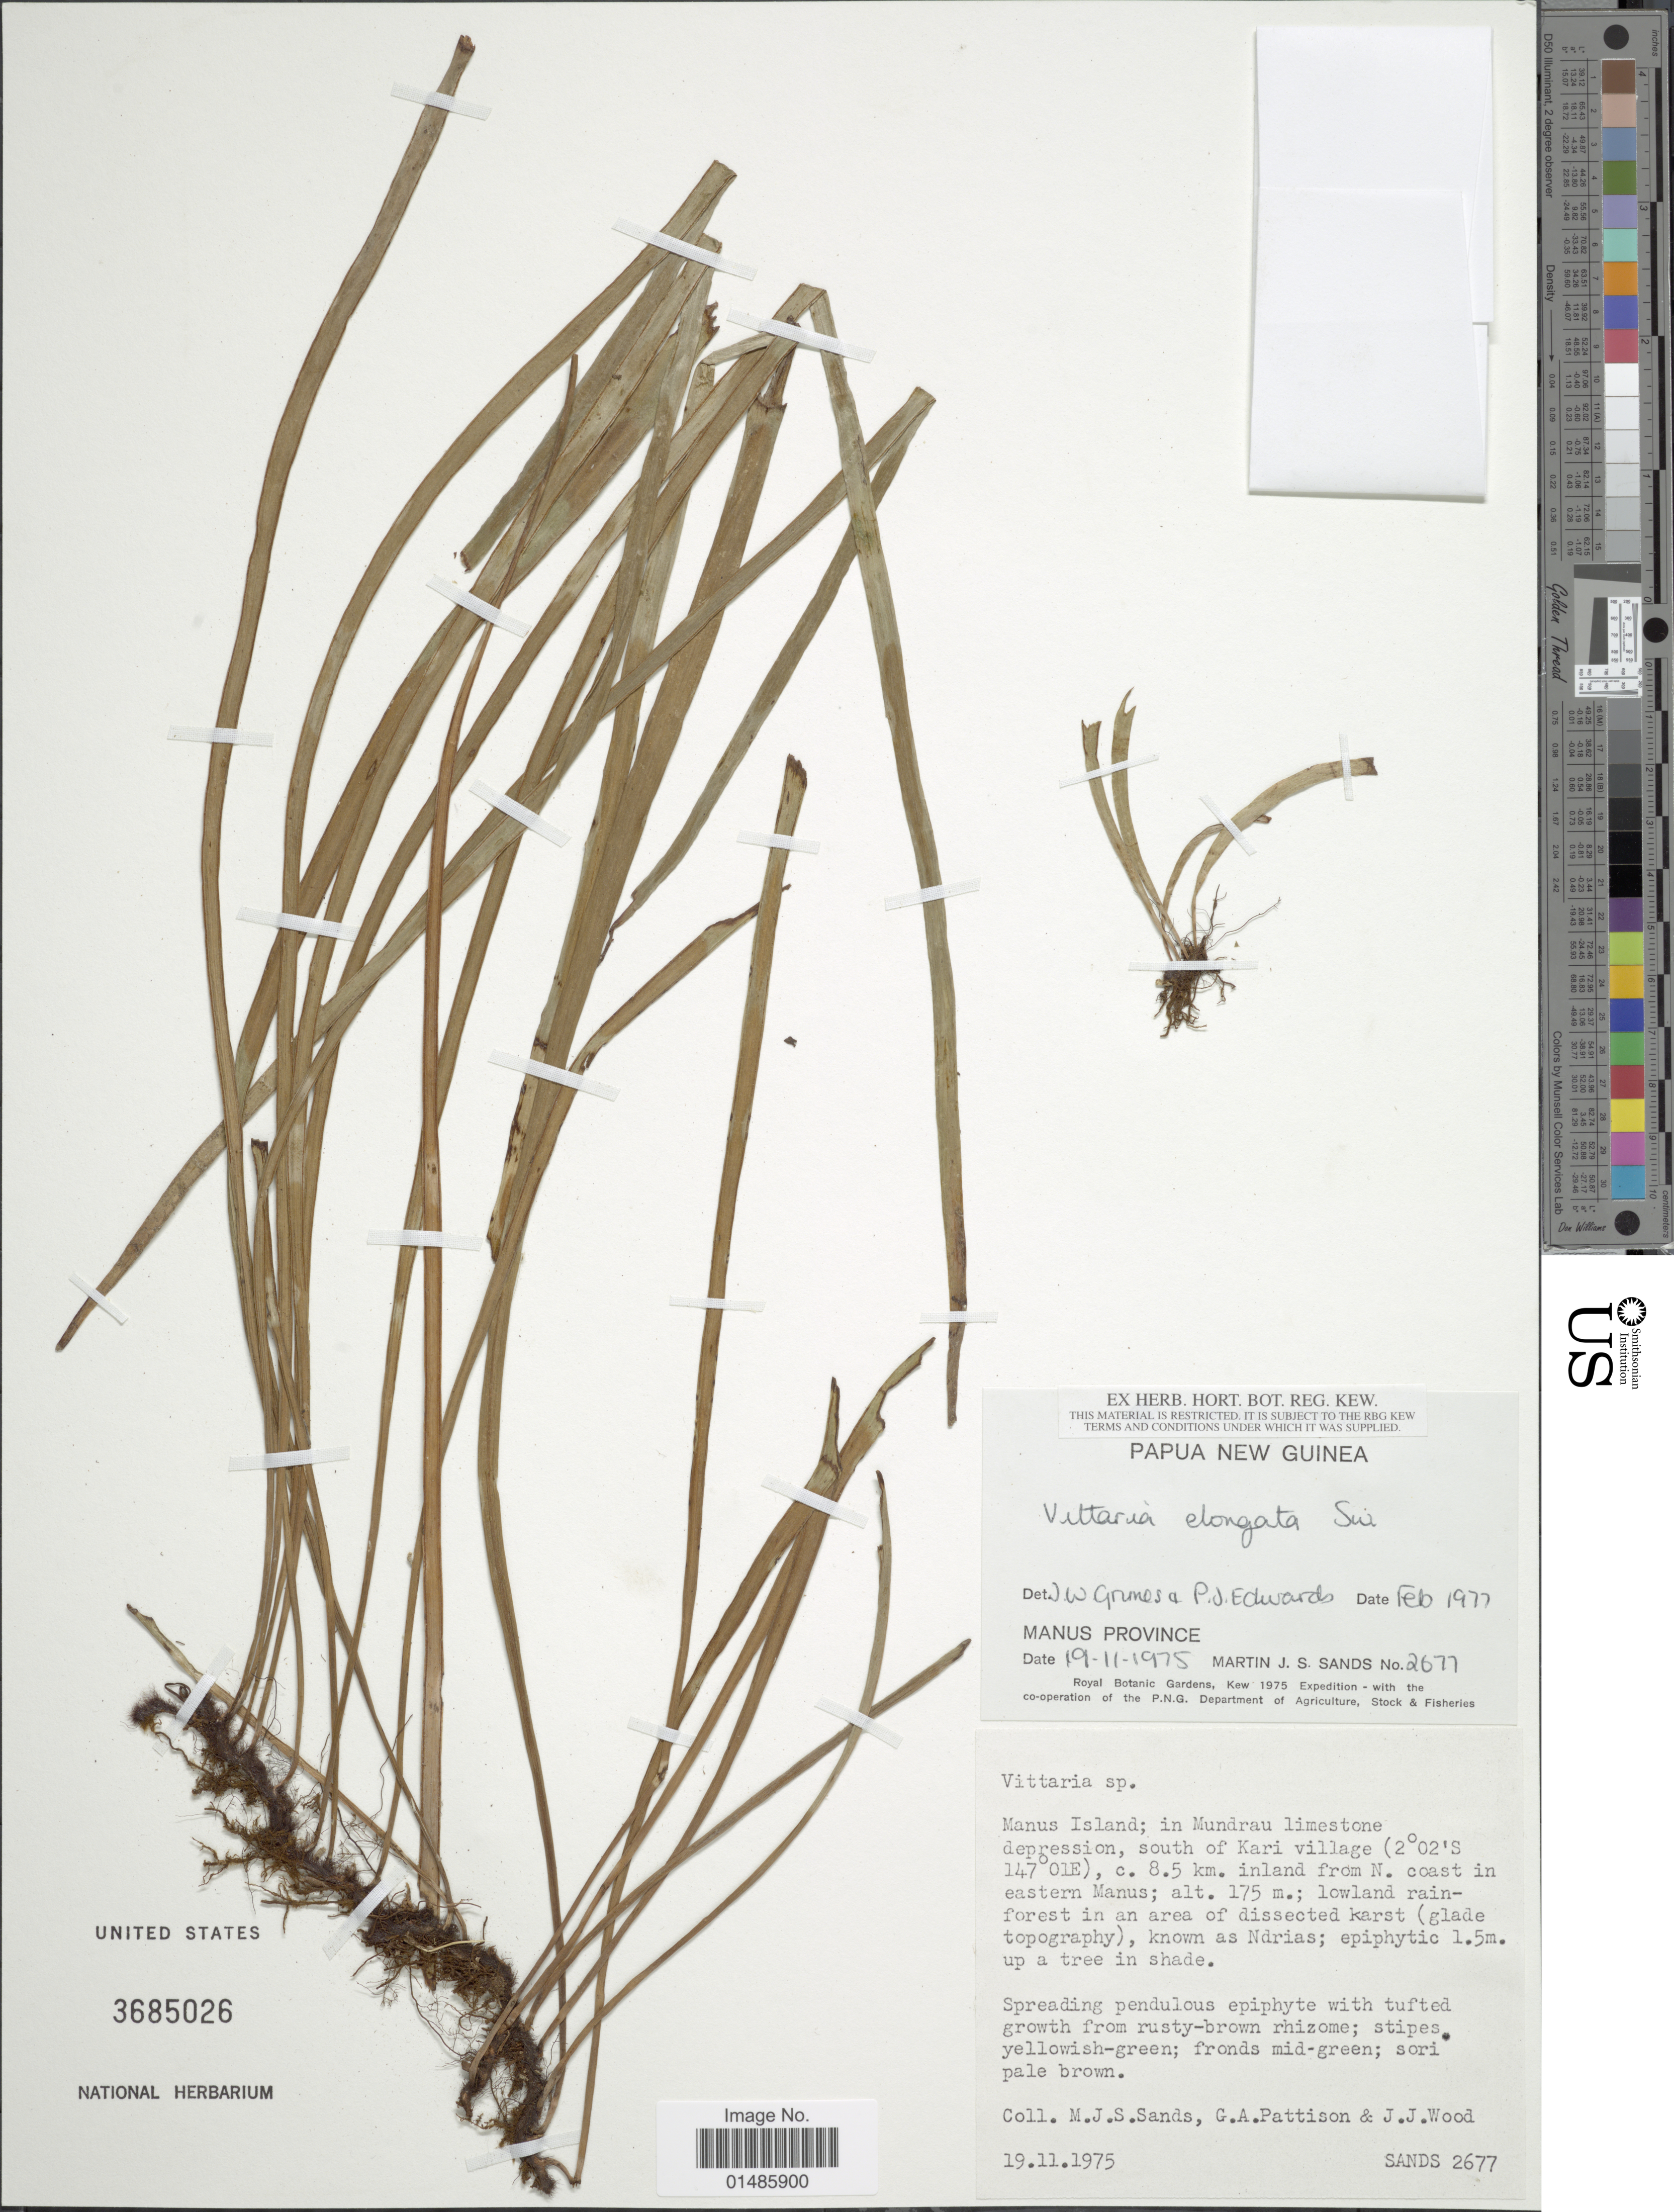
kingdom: Plantae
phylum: Tracheophyta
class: Polypodiopsida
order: Polypodiales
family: Pteridaceae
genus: Haplopteris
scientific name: Haplopteris elongata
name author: (Sw.) Crane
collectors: M. Sands, G. Pattison & J. Wood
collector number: SANDS 2677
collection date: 1975-11-19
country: Papua New Guinea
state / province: Manus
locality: Manus Island; in Mundrau limestone depression, south of Kari village, c. 8.5 km. inland from N. coast in eastern Manus.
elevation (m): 175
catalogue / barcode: US 3685026